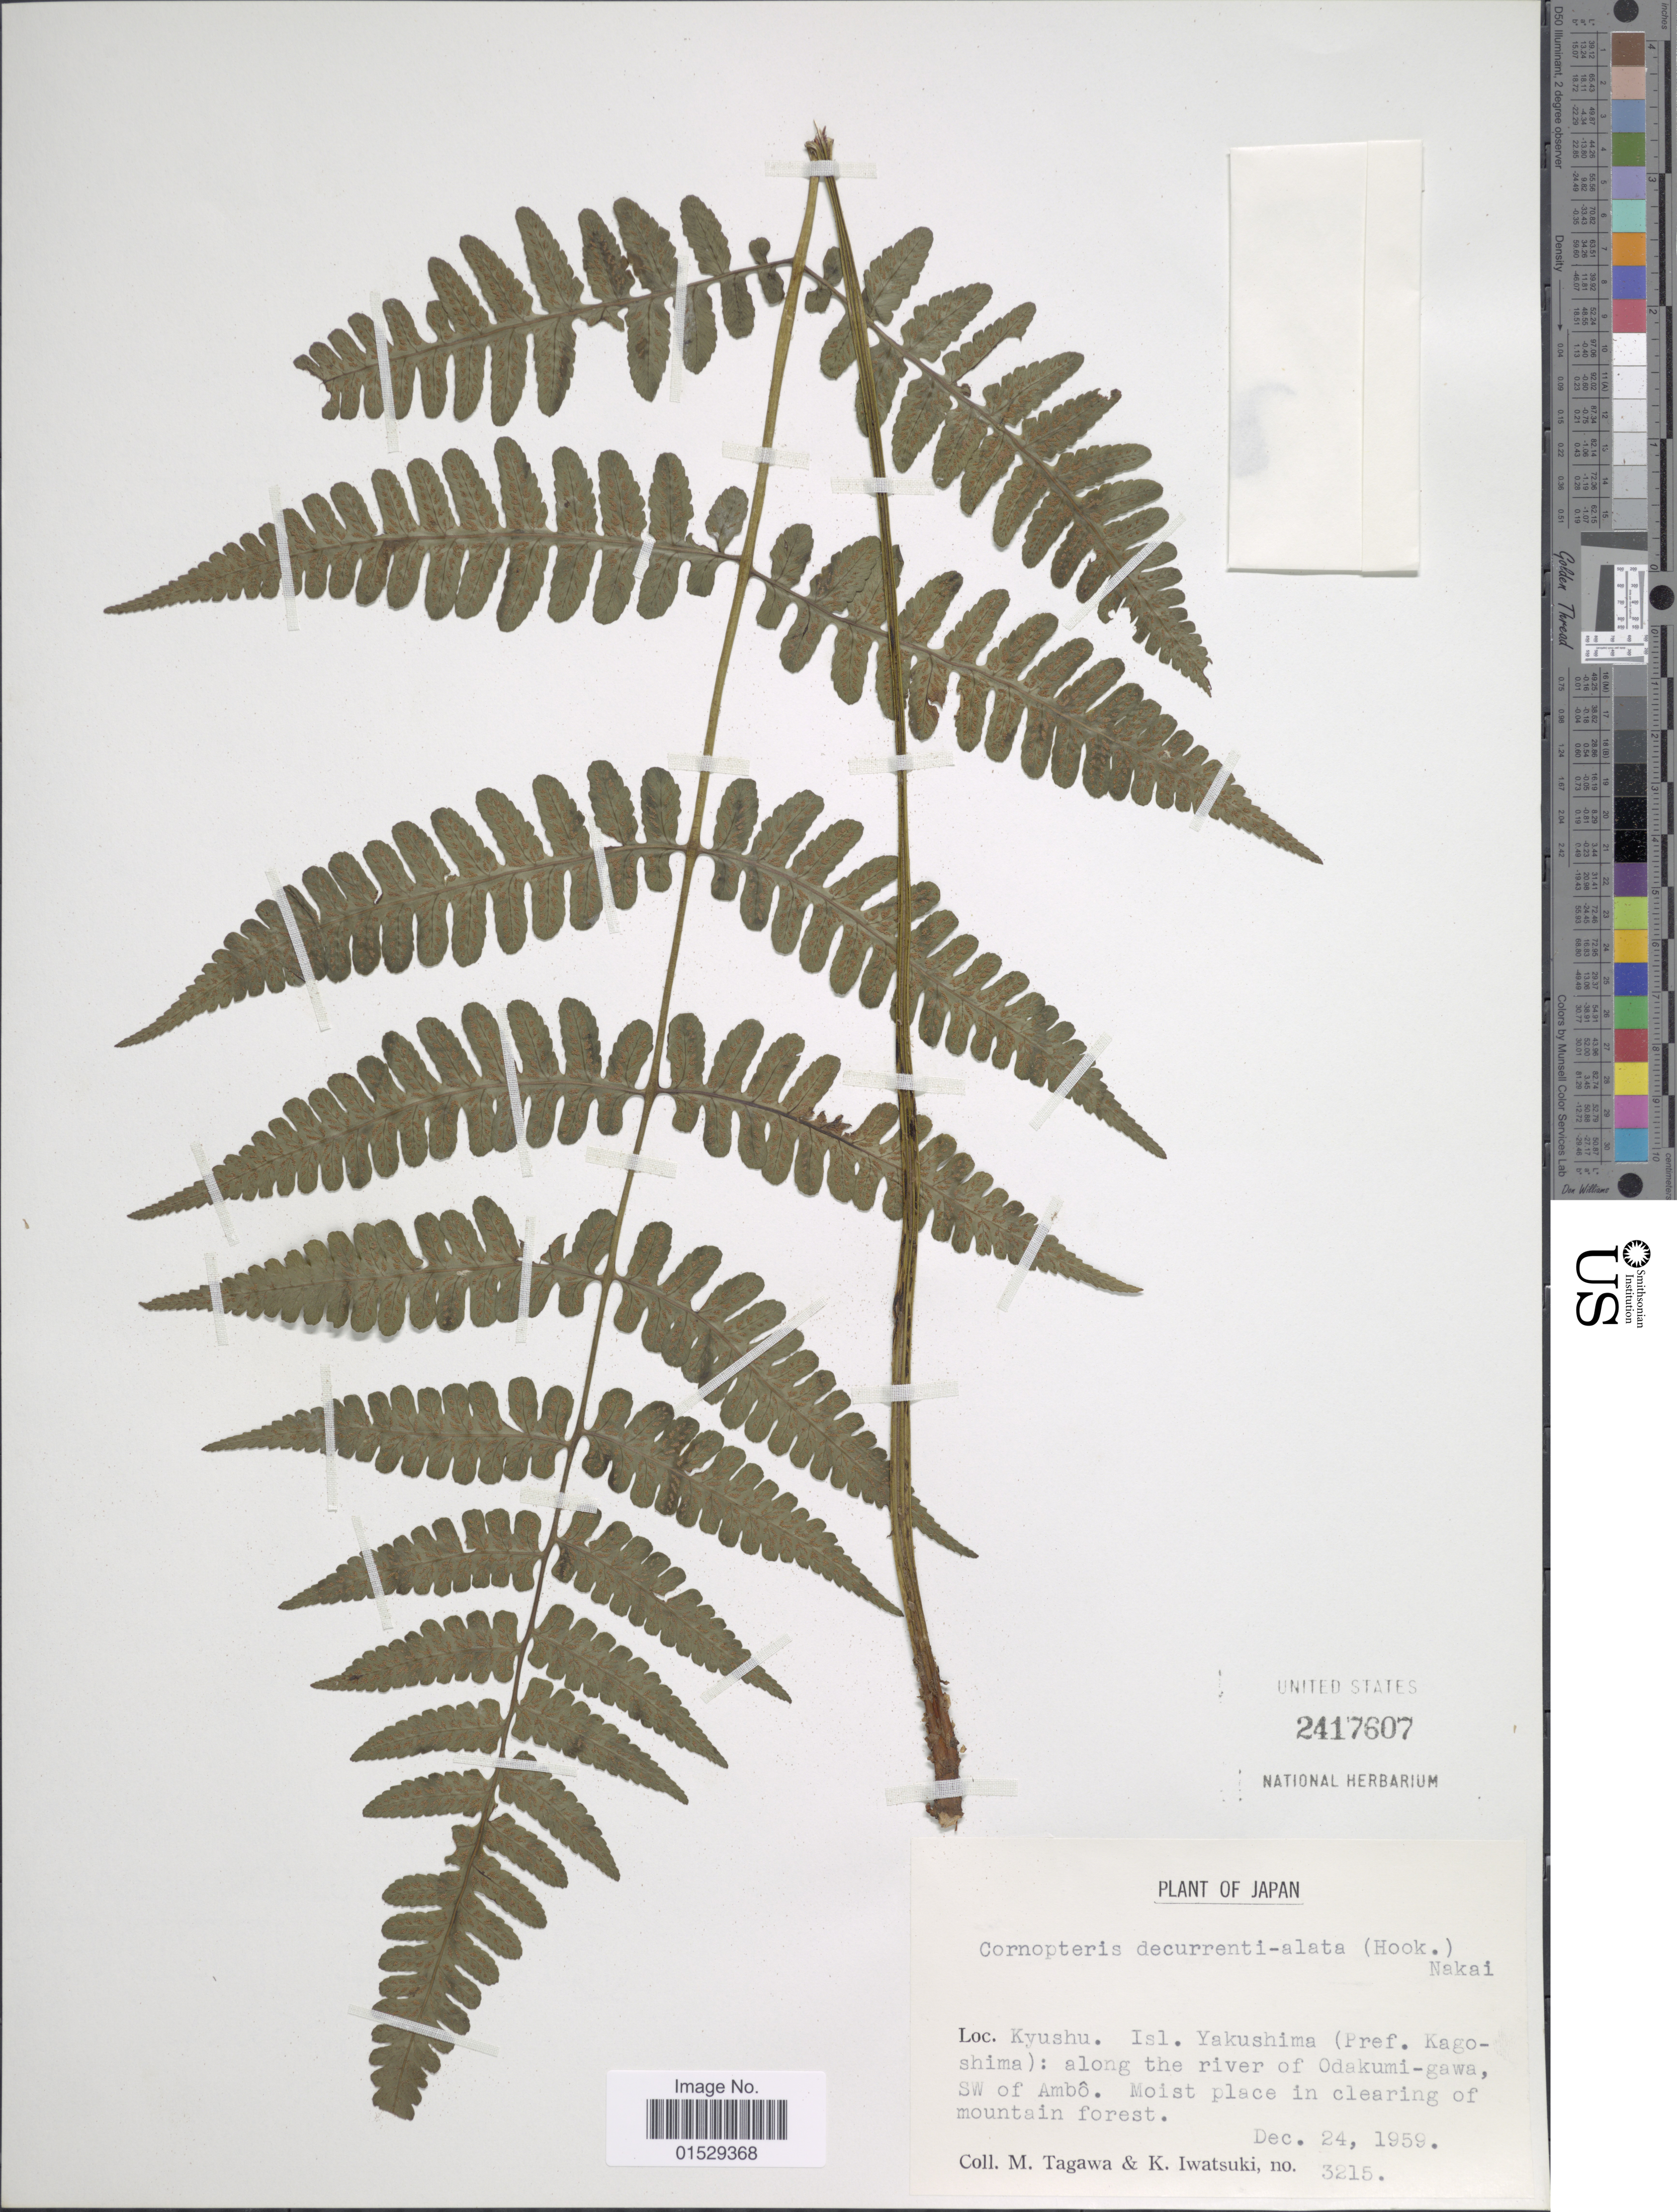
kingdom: Plantae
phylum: Tracheophyta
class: Polypodiopsida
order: Polypodiales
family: Athyriaceae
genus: Cornopteris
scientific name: Cornopteris decurrentialata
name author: (Hook.) Nakai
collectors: M. Tagawa & K. Iwatsuki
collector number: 3215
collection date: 1959-12-24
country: Japan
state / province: Kagosima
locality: Kyushu. Isl. Yakushima (Pref. Kagoshima): along the river of Odakumi-gawa, SW of Ambo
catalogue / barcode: US 2417607